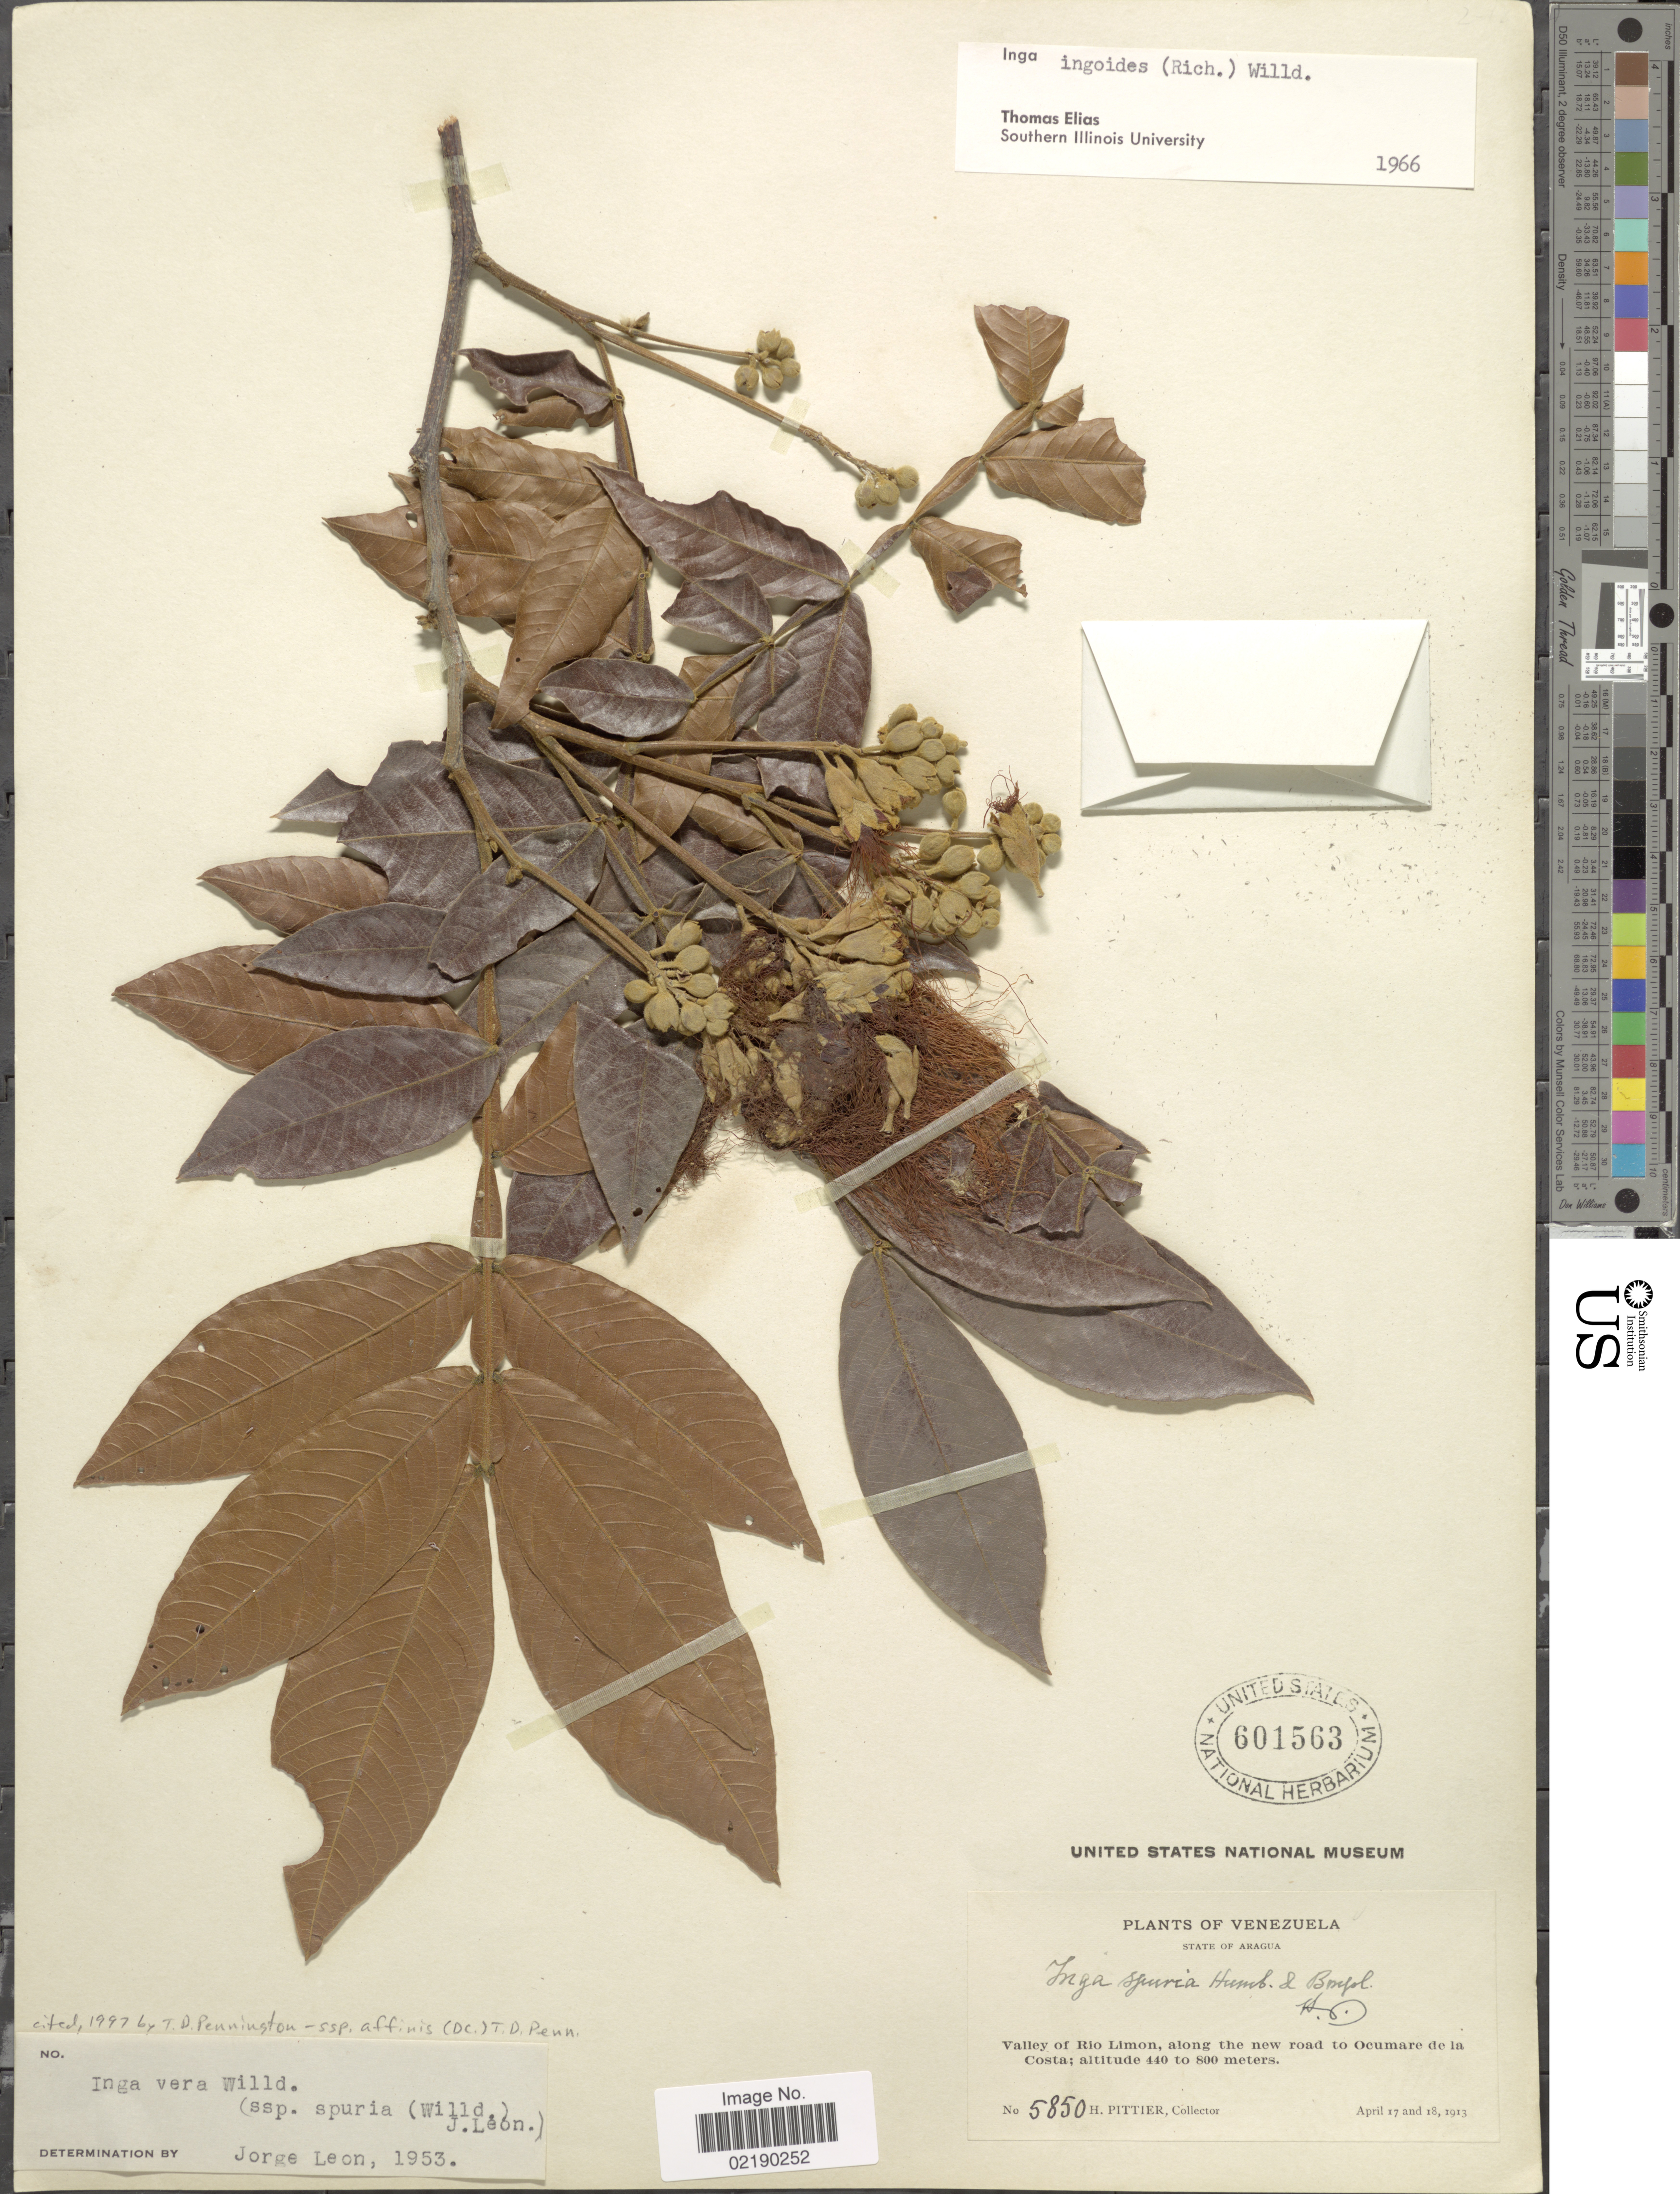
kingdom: Plantae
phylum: Tracheophyta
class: Magnoliopsida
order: Fabales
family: Fabaceae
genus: Inga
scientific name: Inga vera subsp. affinis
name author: (DC.) T.D. Penn.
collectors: H. F. Pittier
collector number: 5850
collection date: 1913-04-17/1913-04-18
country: Venezuela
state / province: Aragua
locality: Valley of Rio Limon, along the new road to Ocumare de la Costa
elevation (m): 440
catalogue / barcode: US 601563